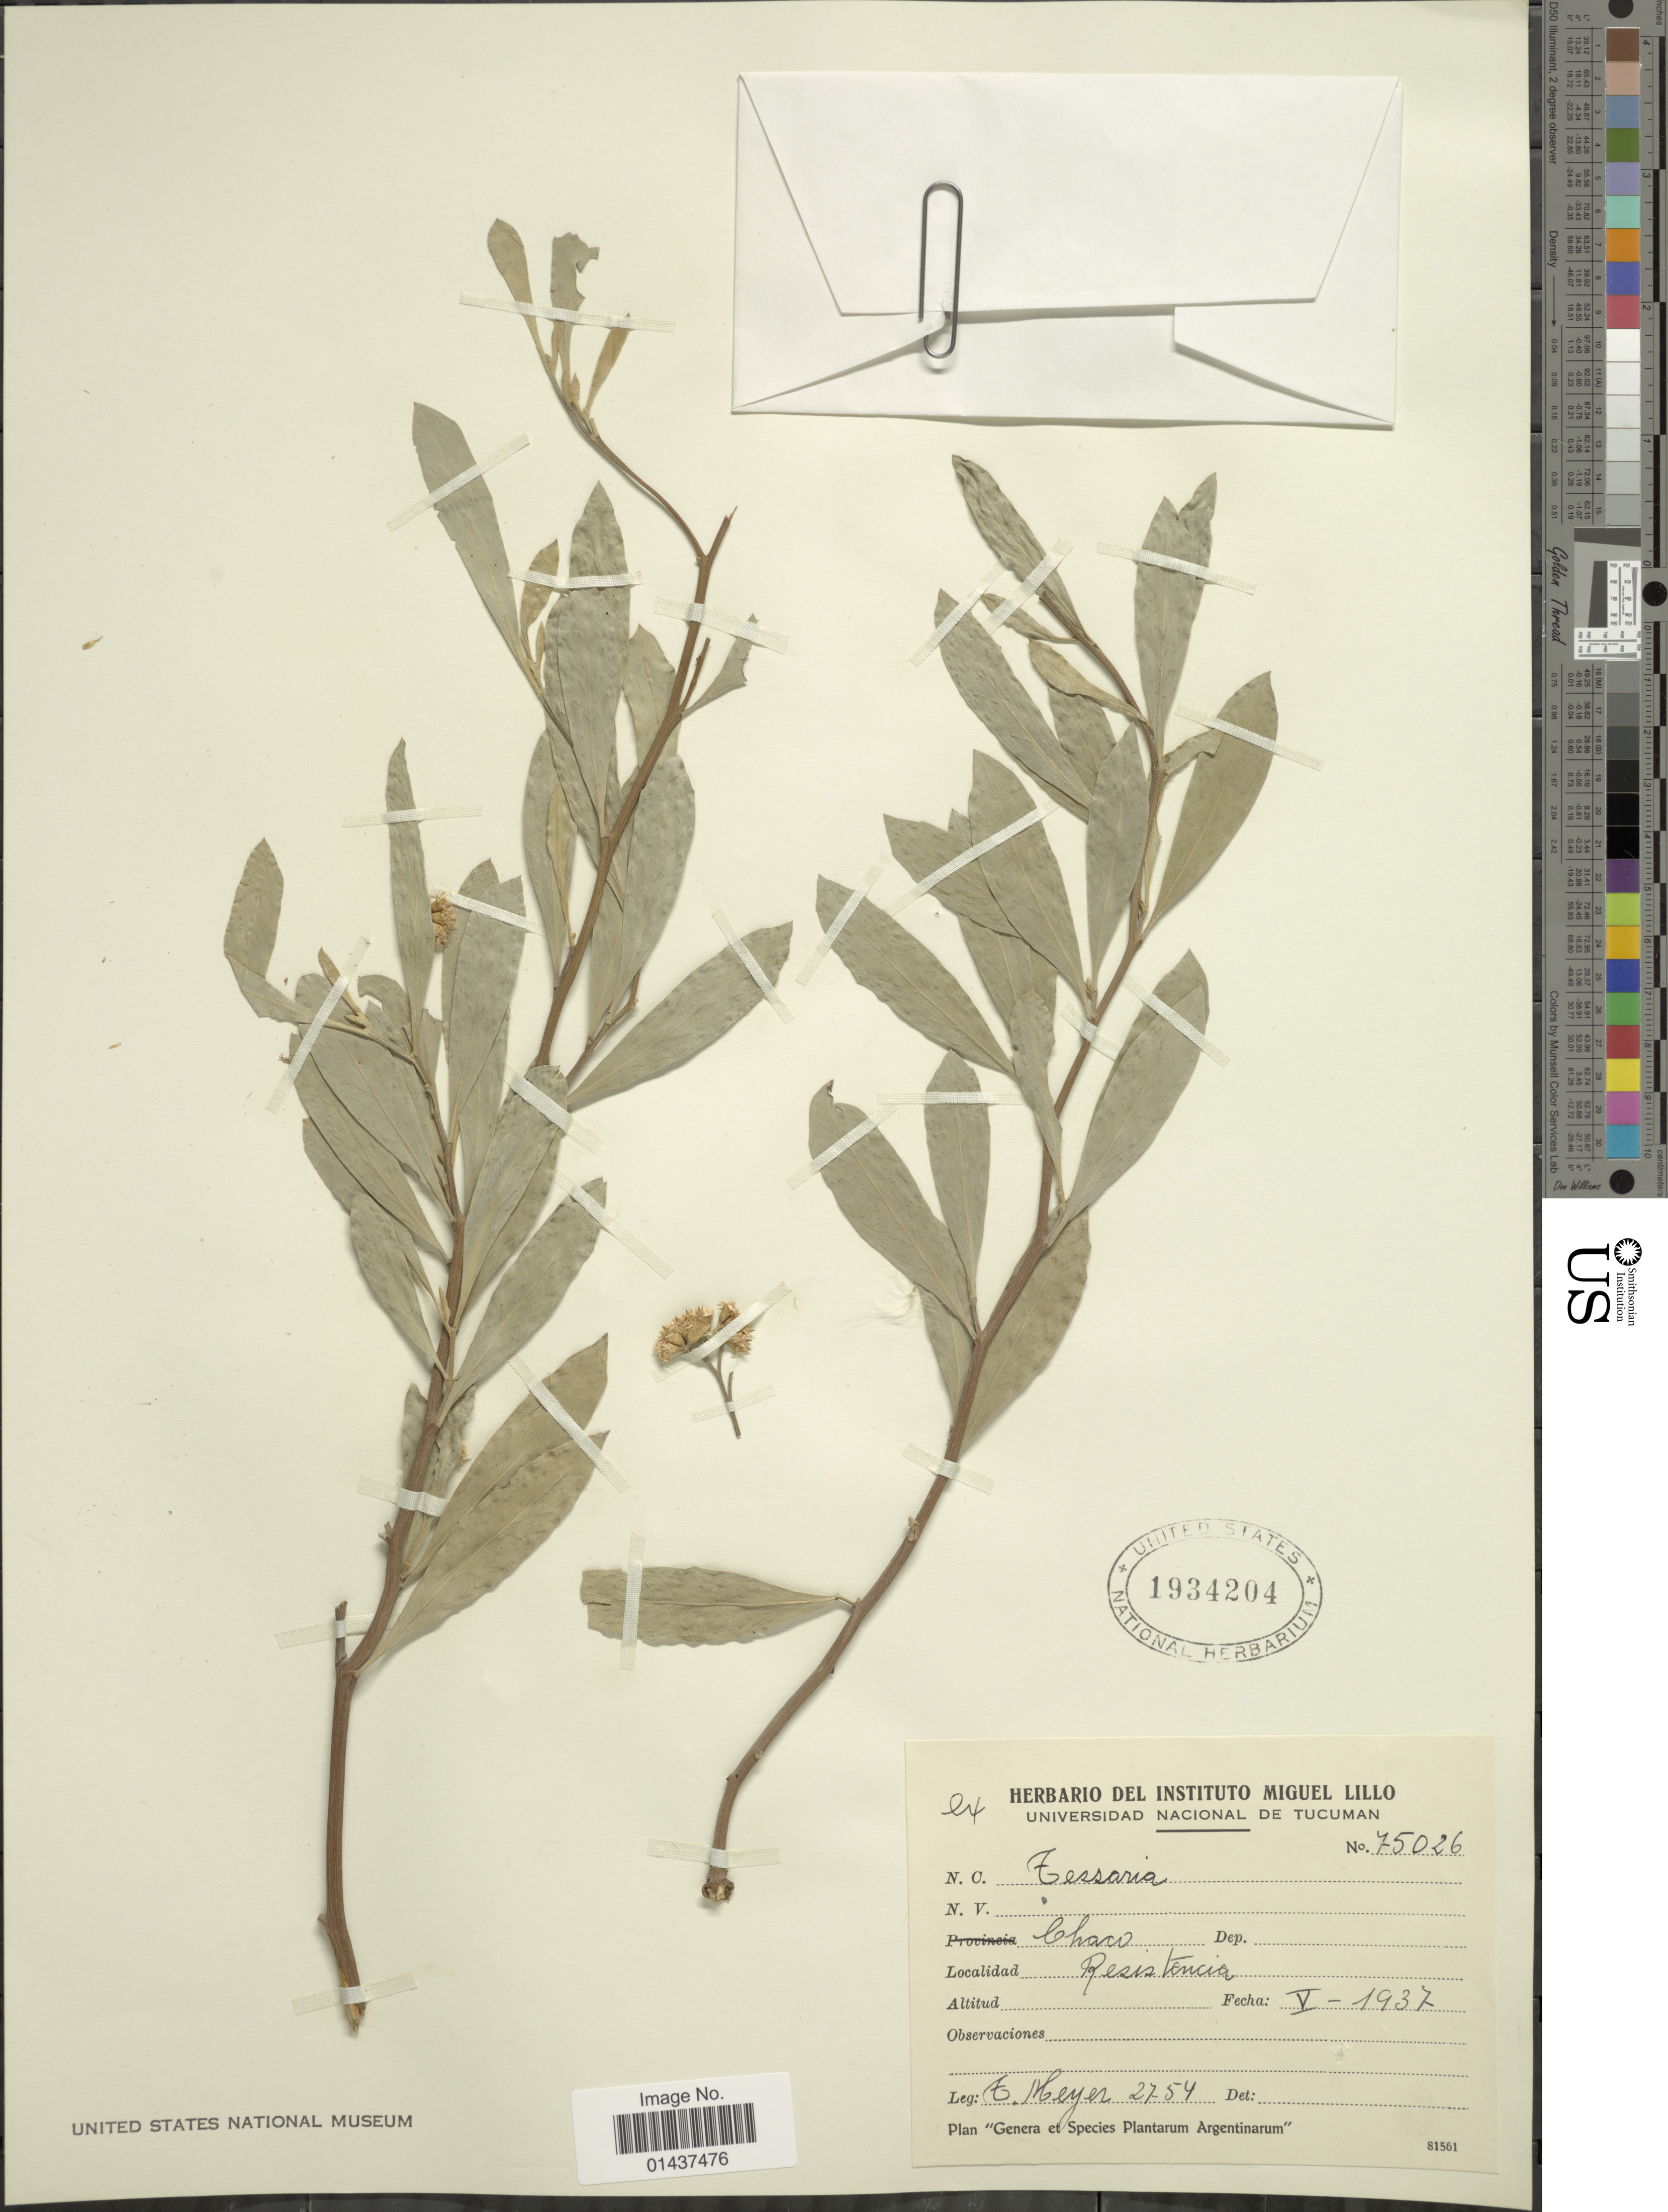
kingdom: Plantae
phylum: Tracheophyta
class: Magnoliopsida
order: Asterales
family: Asteraceae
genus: Tessaria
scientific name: Tessaria sp.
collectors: T. Meyer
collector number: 2754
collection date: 1937-05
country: Argentina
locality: Chaco, Resistencia.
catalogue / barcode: US 1934204